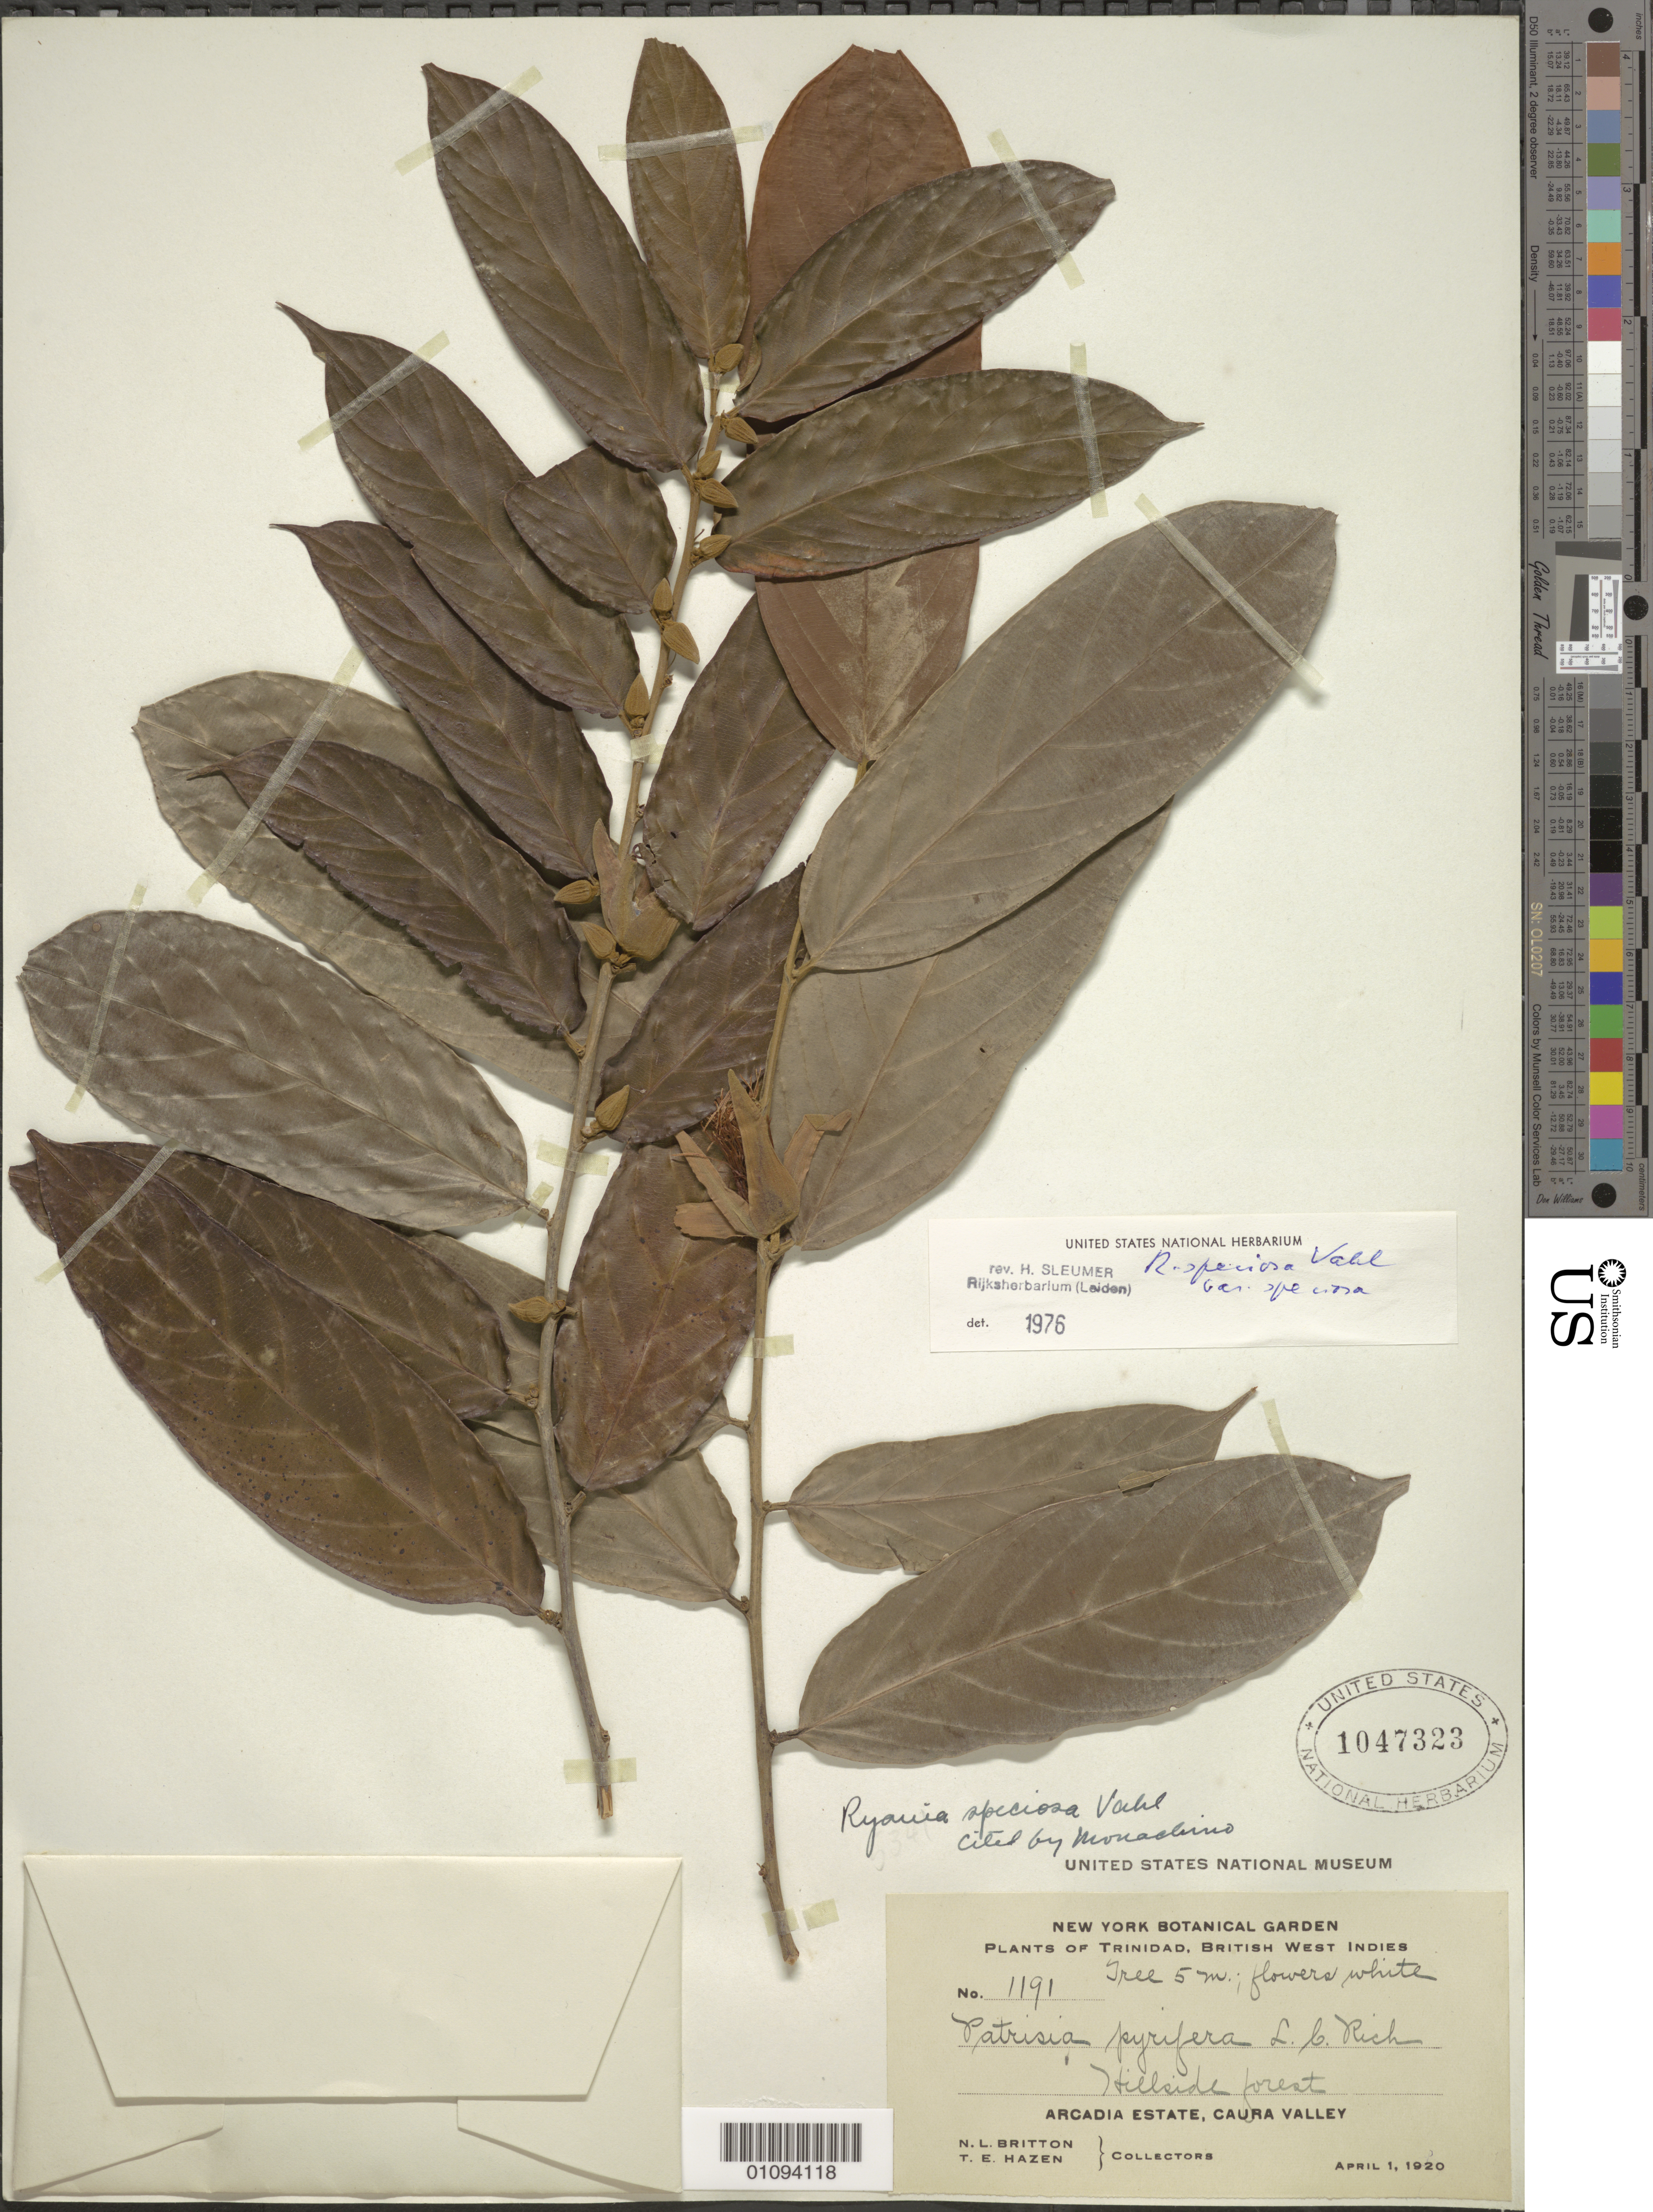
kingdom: Plantae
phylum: Tracheophyta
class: Magnoliopsida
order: Malpighiales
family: Salicaceae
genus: Ryania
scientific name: Ryania speciosa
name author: Vahl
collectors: N. Britton & T. E. Hazen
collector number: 1191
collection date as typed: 01 Apr 1920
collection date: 1920-04-01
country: Trinidad and Tobago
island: Trinidad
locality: Arcadia Estate, Caura Valley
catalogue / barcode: US 1047323